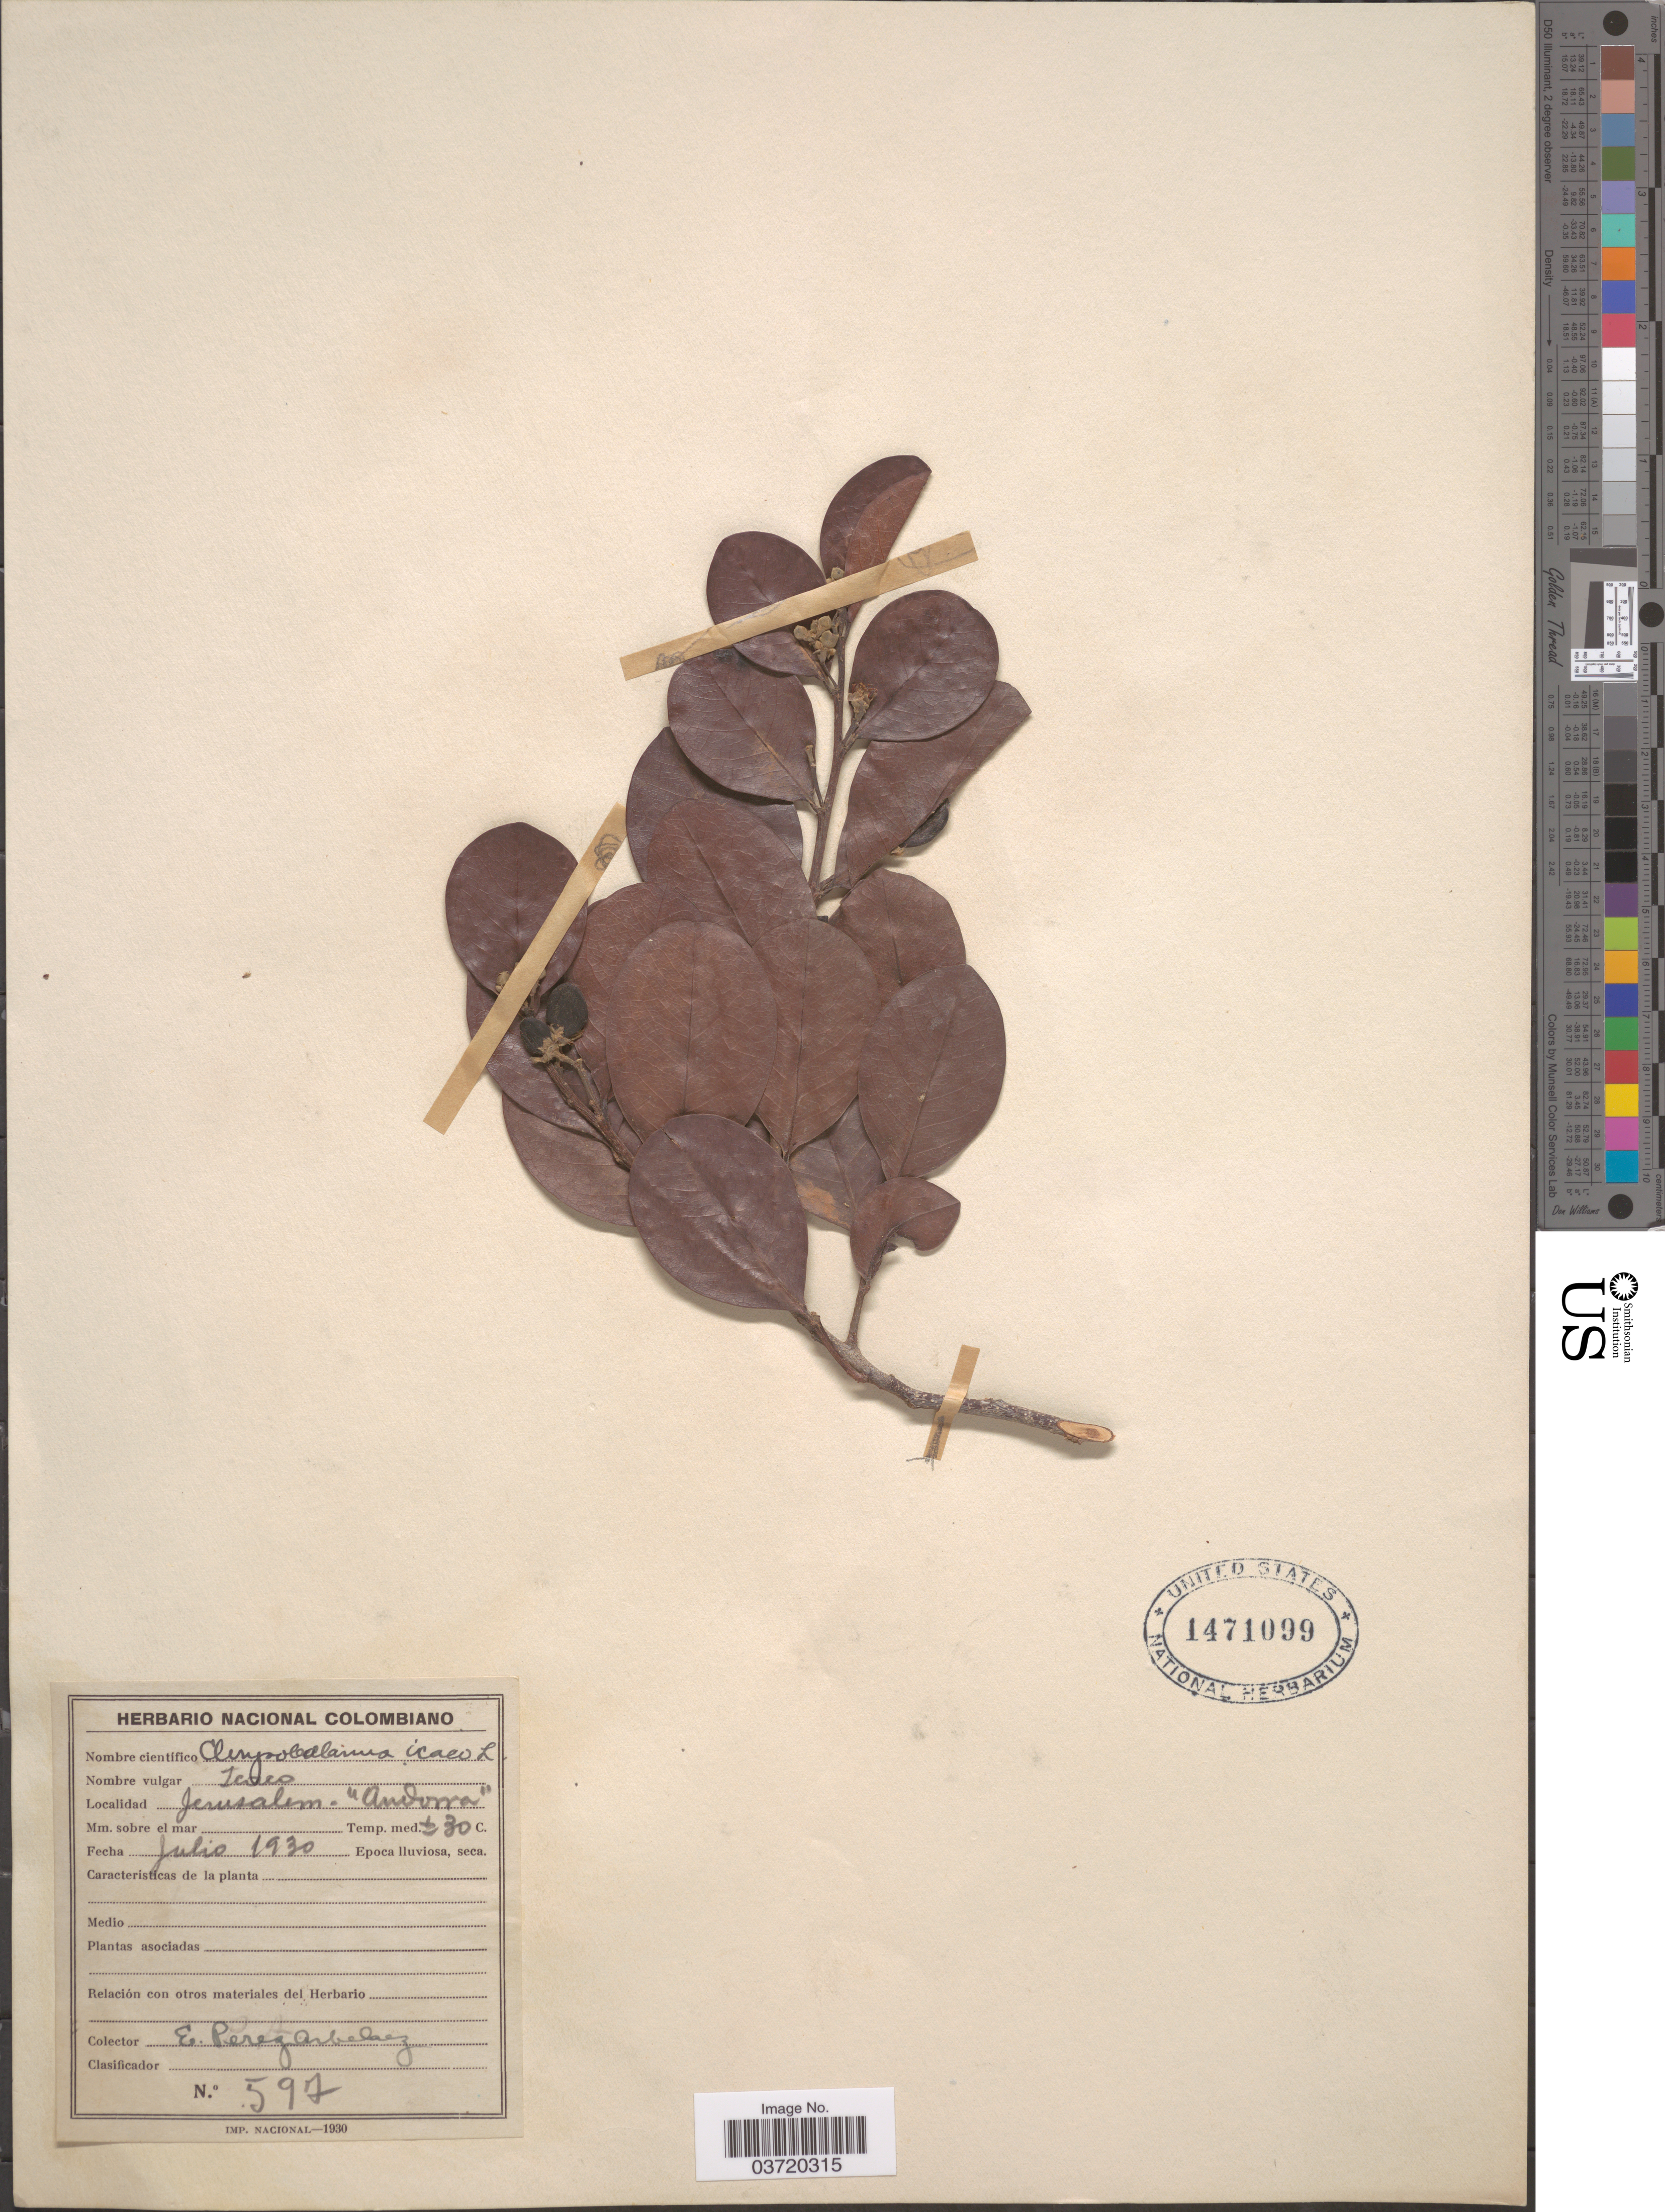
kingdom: Plantae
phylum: Tracheophyta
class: Magnoliopsida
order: Malpighiales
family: Chrysobalanaceae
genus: Chrysobalanus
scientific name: Chrysobalanus icaco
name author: L.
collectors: E. Pérez Arbeláez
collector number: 597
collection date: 1930-07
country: Colombia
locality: Jerusalem. "Andorra".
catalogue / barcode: US 1471099